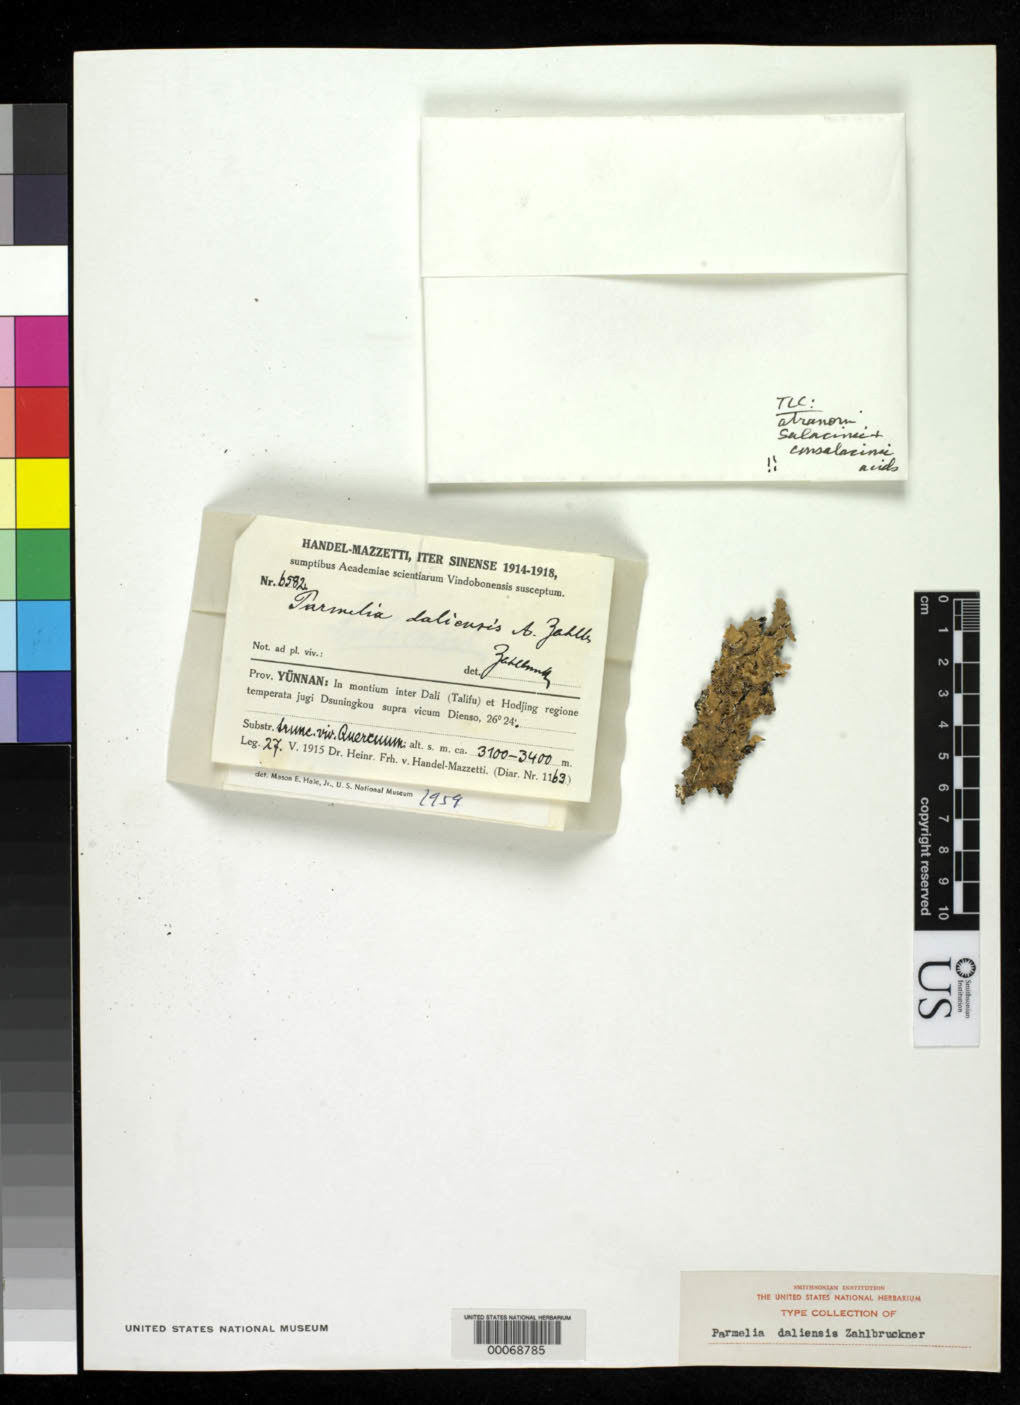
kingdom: Fungi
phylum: Ascomycota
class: Lecanoromycetes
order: Lecanorales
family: Parmeliaceae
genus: Parmelia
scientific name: Parmelia daliensis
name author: Zahlbr. in Hand.-Mazz.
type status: Isolectotype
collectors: H. Handel-Mazzetti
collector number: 6582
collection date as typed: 27 May 1915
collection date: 1915-05-27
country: China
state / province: Yunnan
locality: Montium inter Dali & Hodjing. [From mountains between Dali & Hodjing.]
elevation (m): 3100